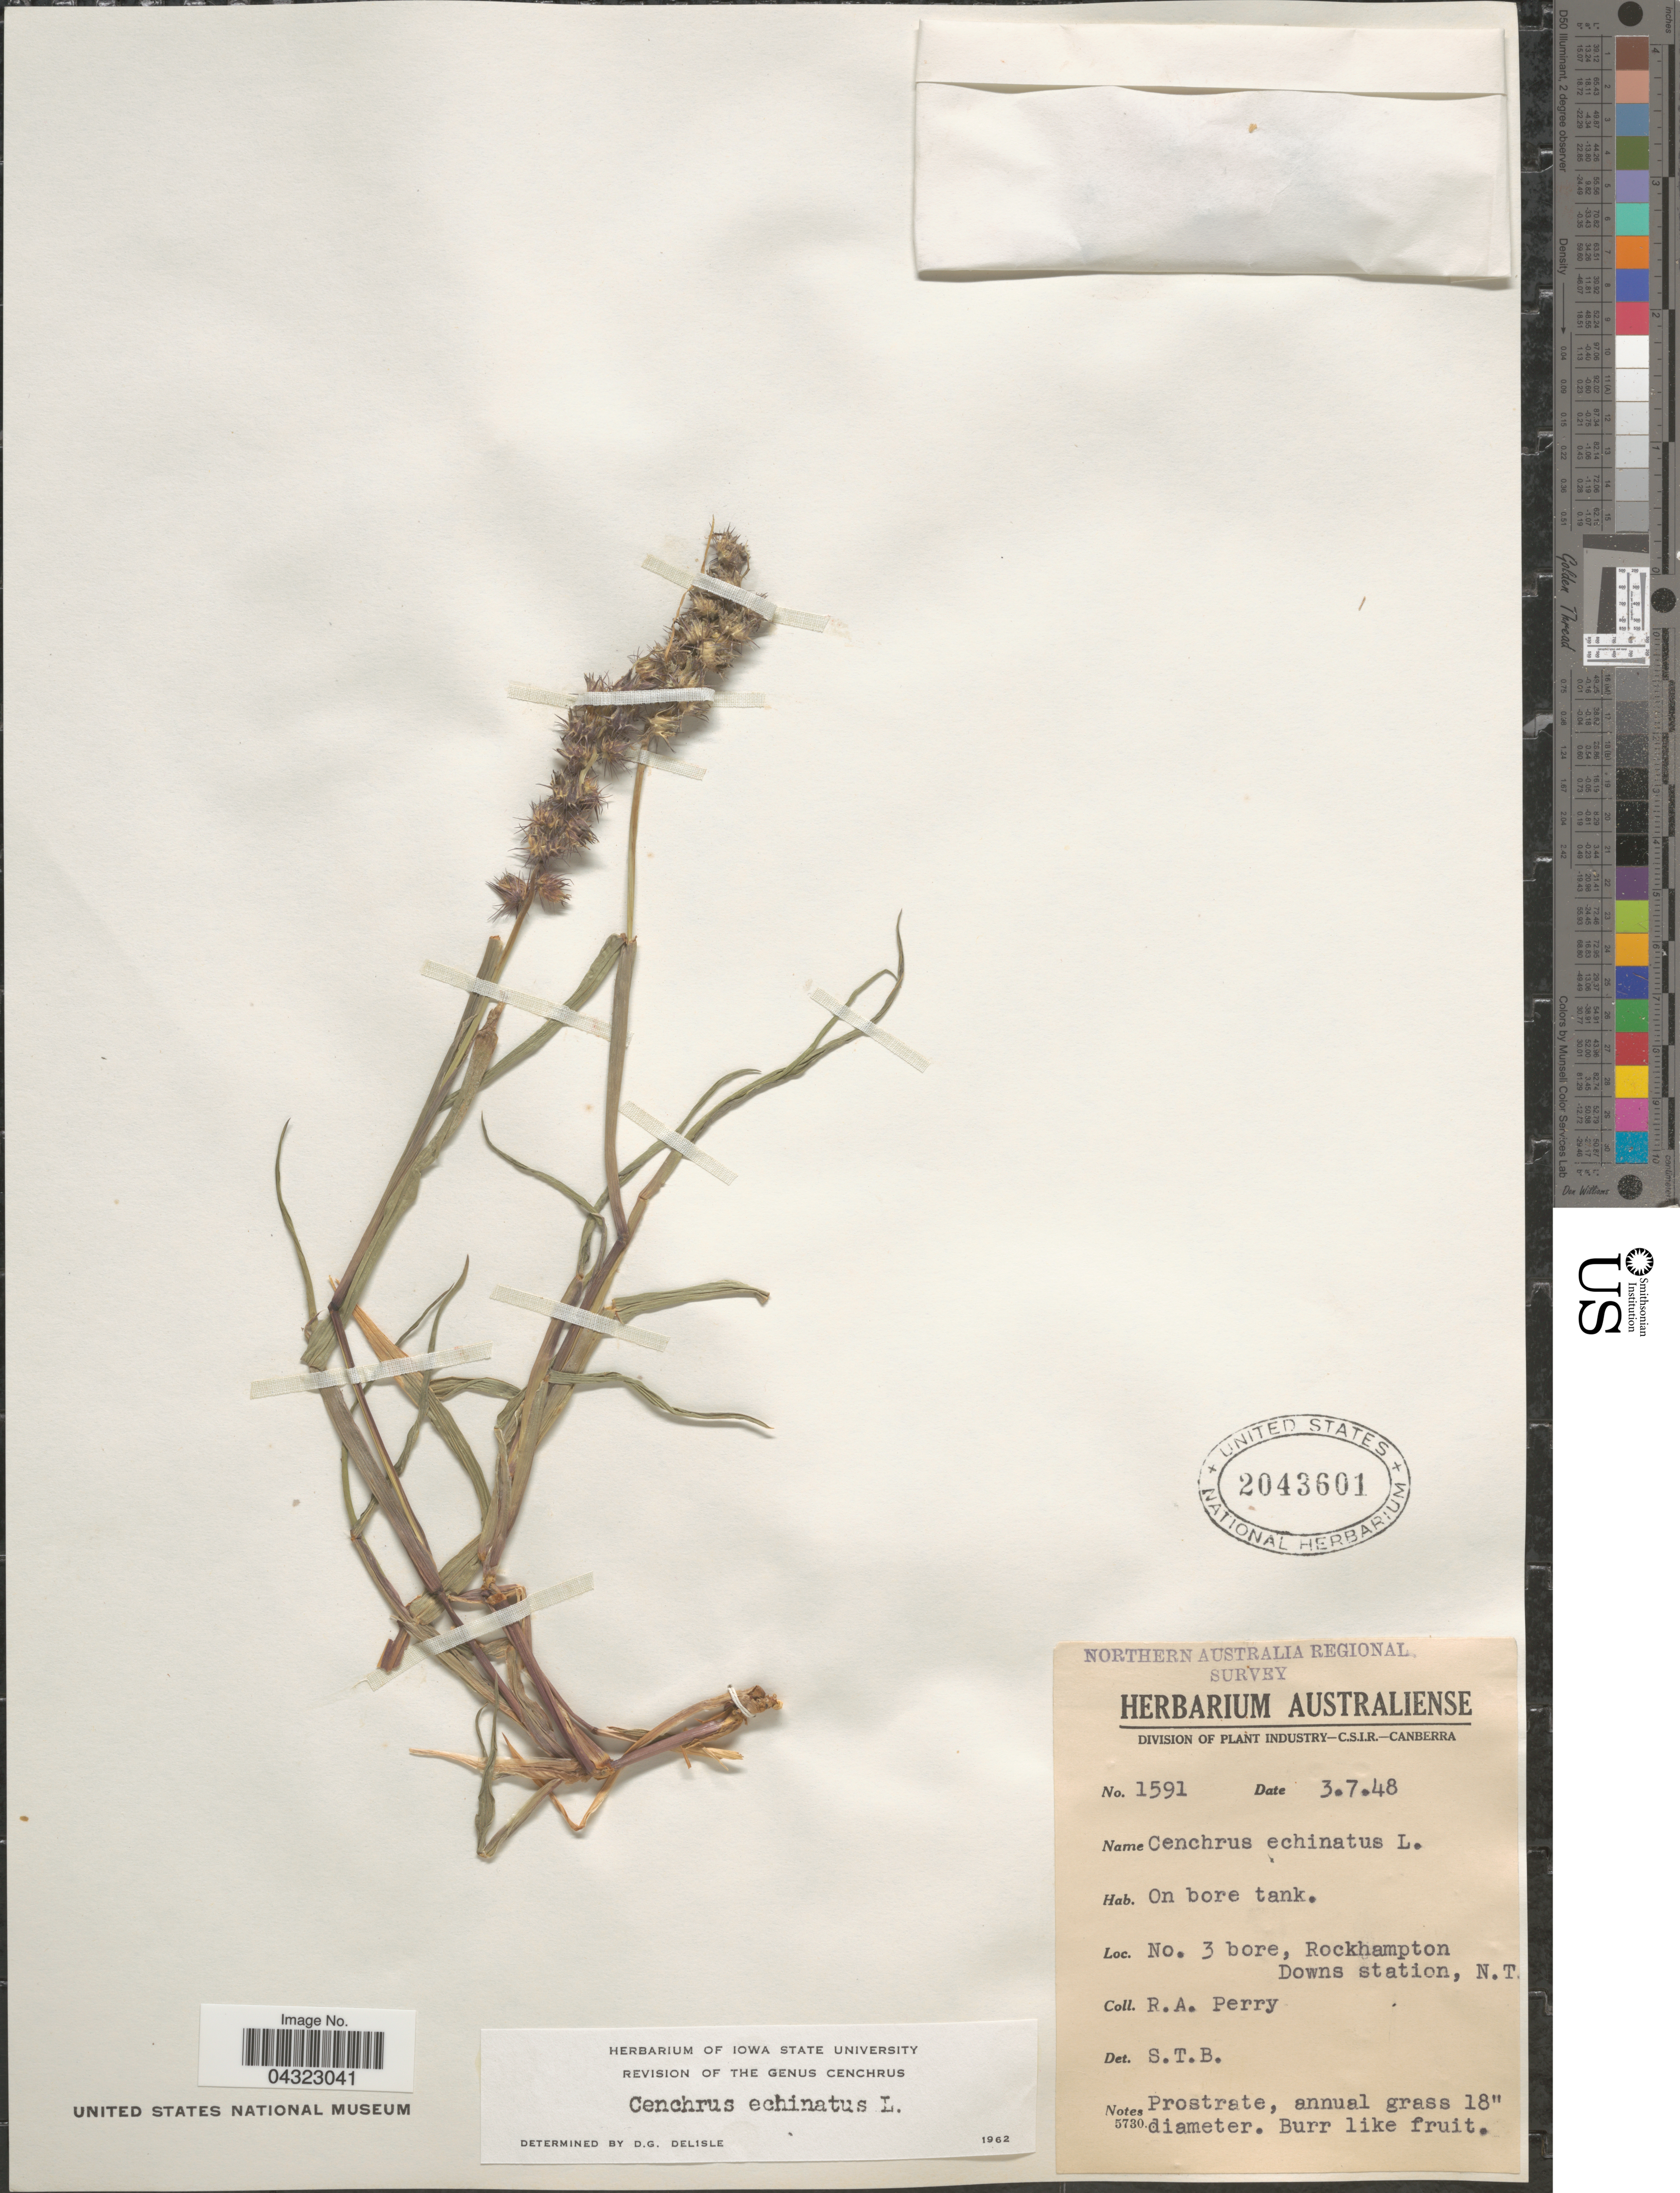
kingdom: Plantae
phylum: Tracheophyta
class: Liliopsida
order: Poales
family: Poaceae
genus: Cenchrus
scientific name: Cenchrus echinatus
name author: L.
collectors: Perry, R. A.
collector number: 1591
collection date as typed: Transcribed d/m/y: 3/7/48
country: Australia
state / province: Northern Territory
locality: Northern Australia Regional Survey. On bore tank. No. 3 bore, Rockhampton Downs station.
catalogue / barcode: US 2043601